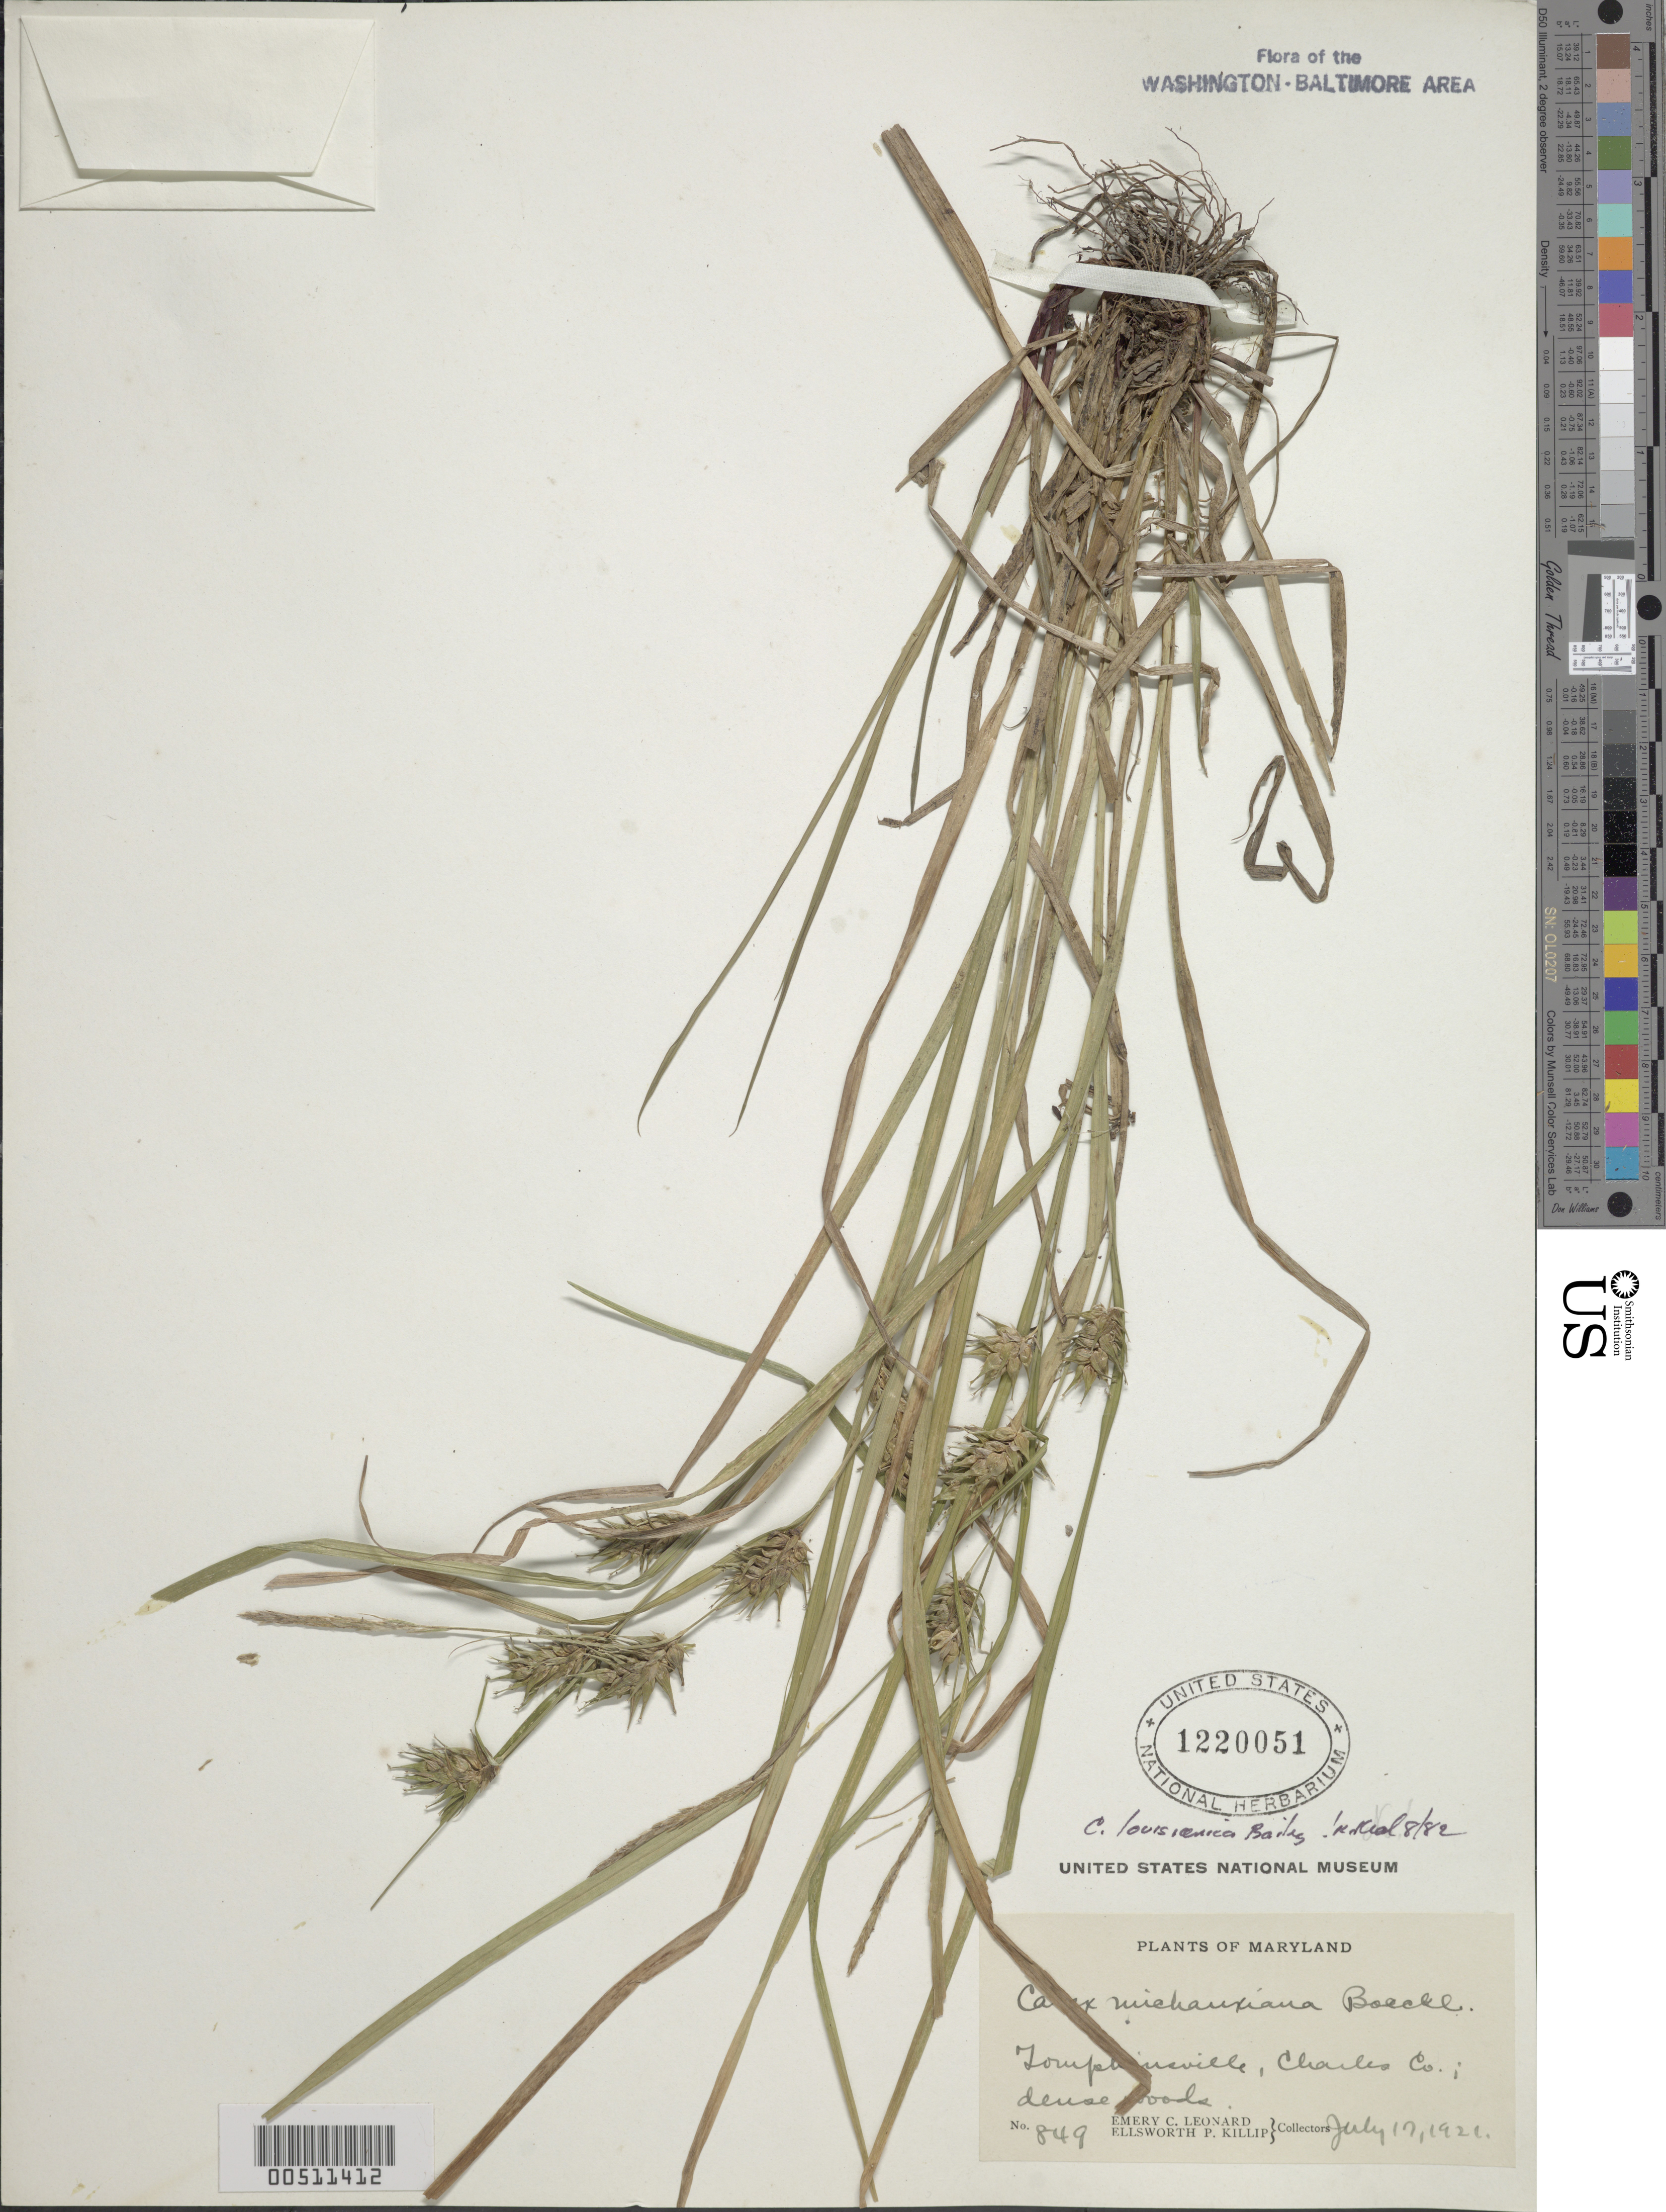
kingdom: Plantae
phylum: Tracheophyta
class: Liliopsida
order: Poales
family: Cyperaceae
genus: Carex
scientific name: Carex louisianica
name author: L.H. Bailey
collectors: E. C. Leonard & E. P. Killip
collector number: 849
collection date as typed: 17 Jul 1921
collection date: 1921-07-17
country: United States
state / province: Maryland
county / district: Charles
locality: Tompkinsville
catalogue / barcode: US 1220051